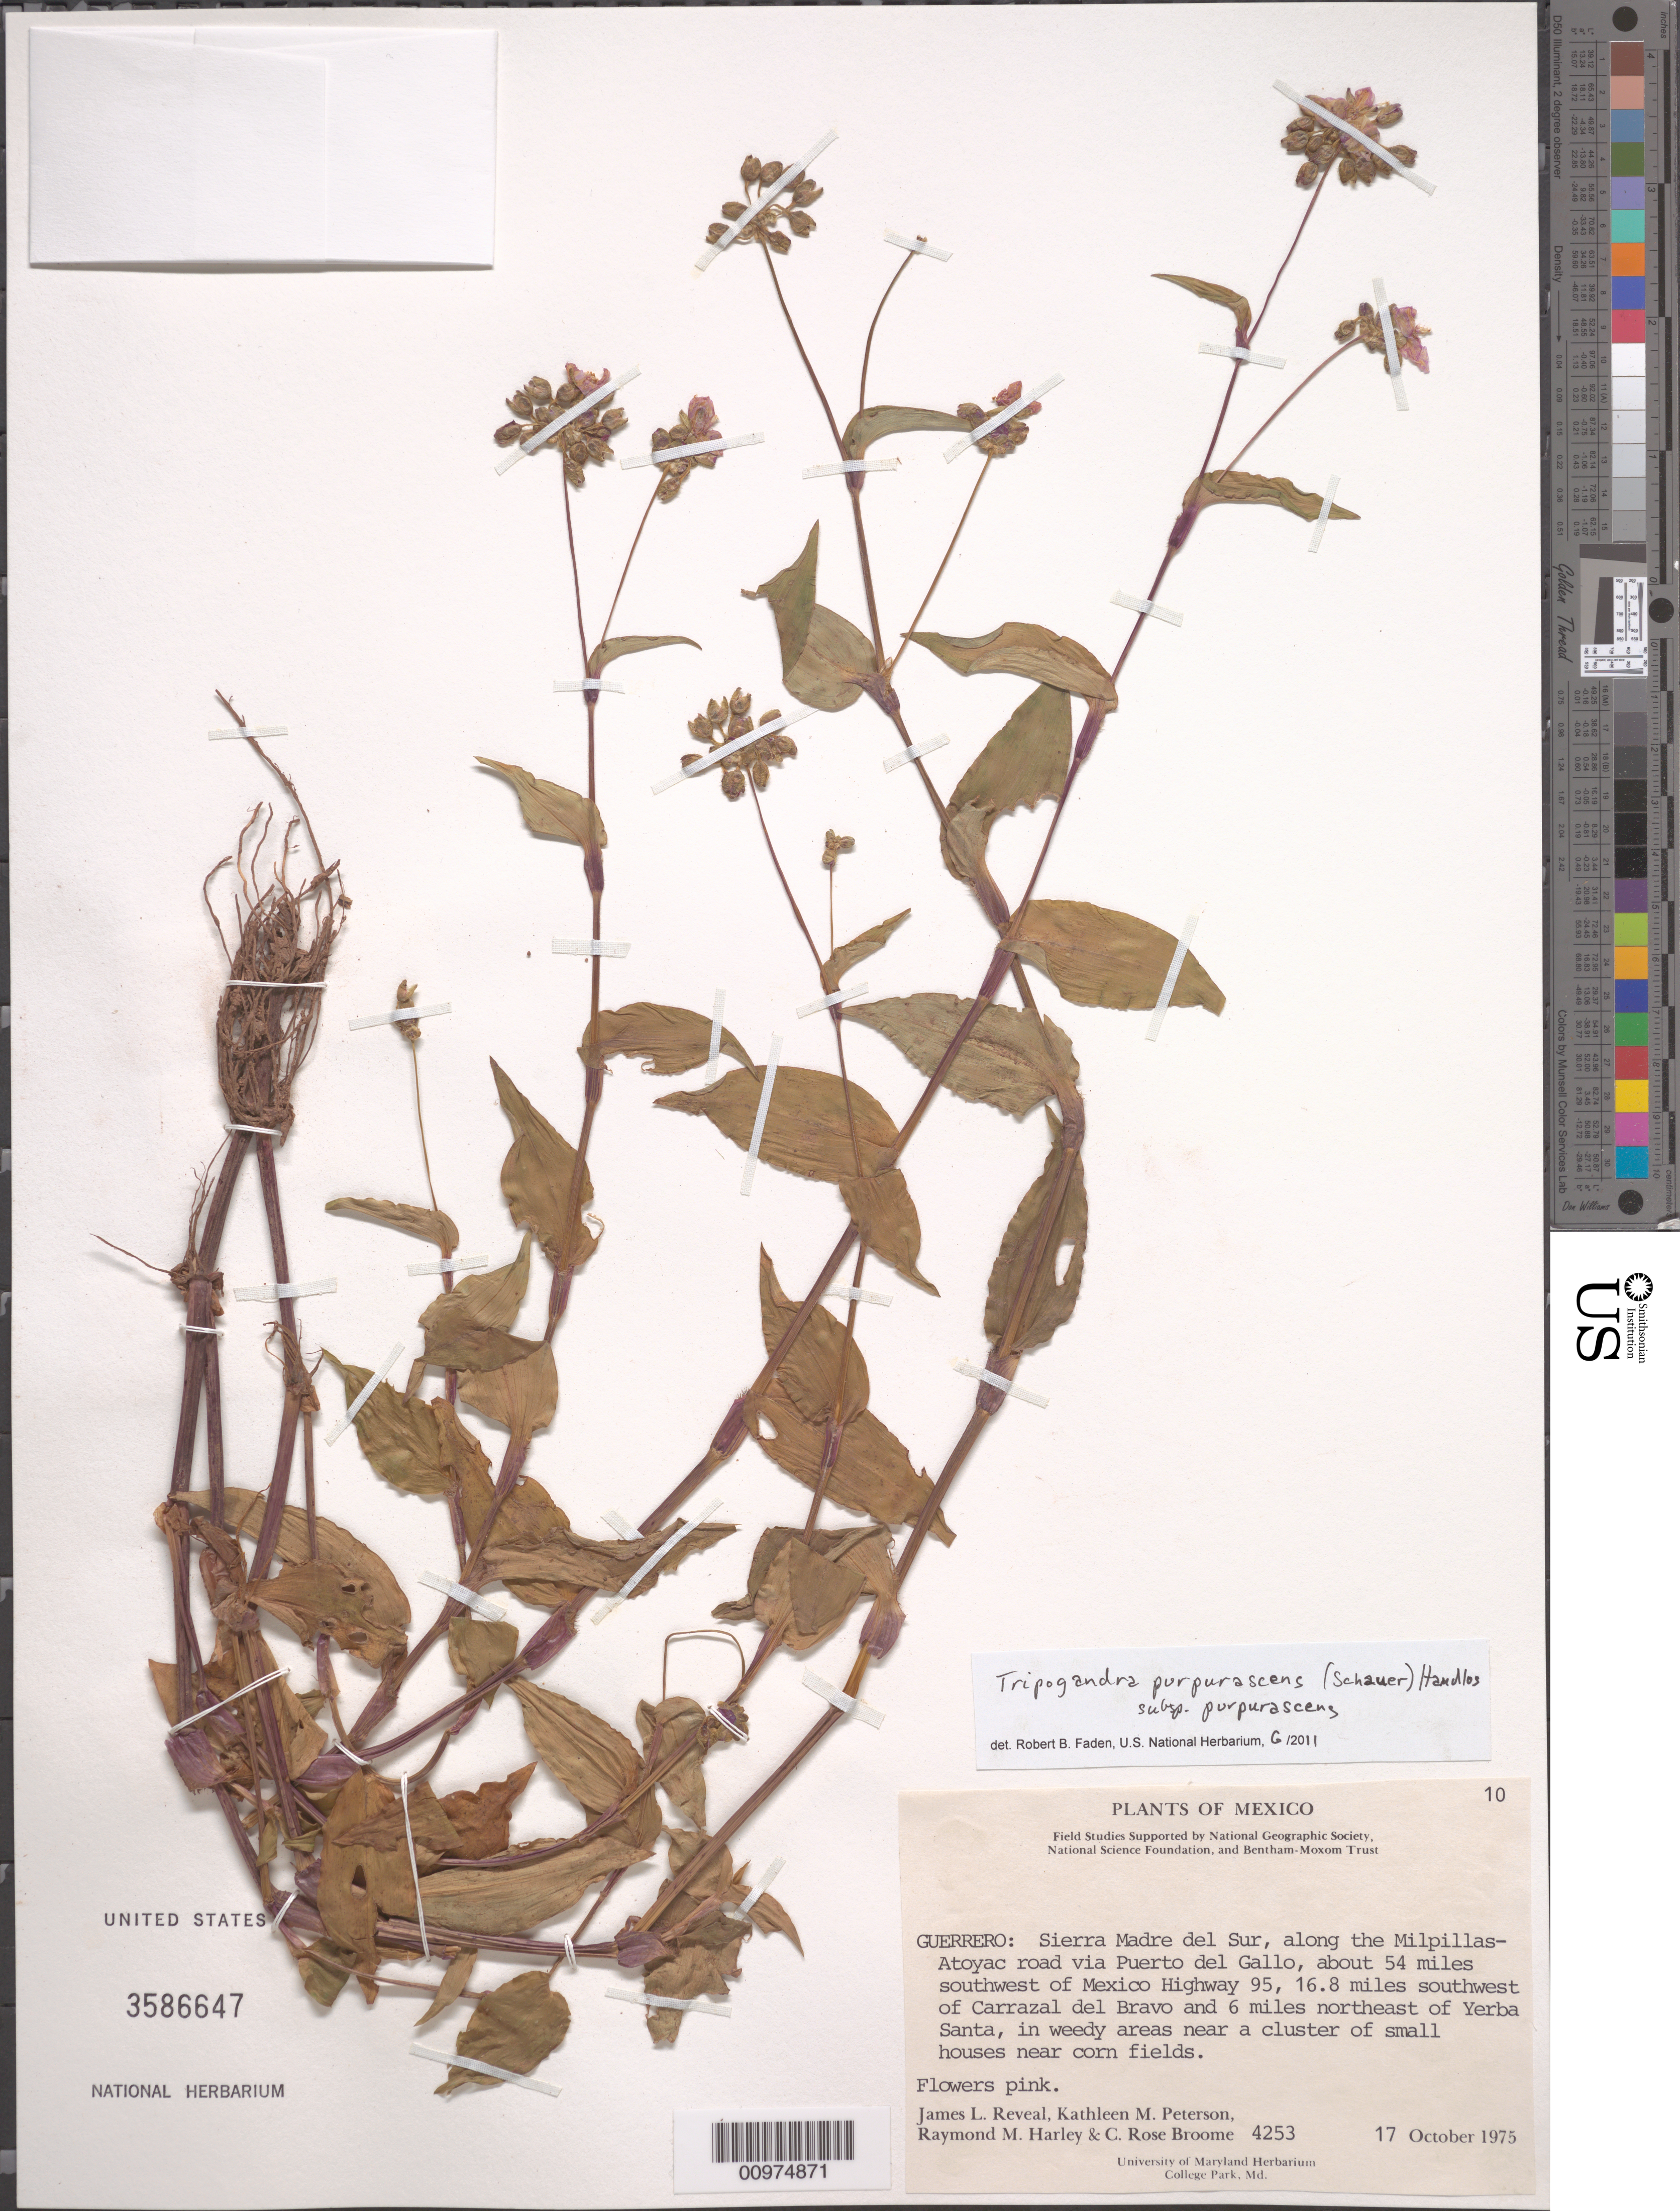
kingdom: Plantae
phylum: Tracheophyta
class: Liliopsida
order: Commelinales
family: Commelinaceae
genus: Tripogandra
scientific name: Tripogandra purpurascens subsp. purpurascens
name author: (S. Schauer) Handlos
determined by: Faden, Robert B., (US), Smithsonian Institution - National Museum of Natural History (UNITED STATES)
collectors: J. L. Reveal et al.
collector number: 4253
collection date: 1975-10-17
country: Mexico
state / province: Guerrero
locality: Sierra Madre del Sur, along the Milpillas-Atoyac road via Puerto del Gallo, about 54 miles southwest of Mexico Highway 95, 16.8 miles southwest of Carrazal del Bravo and 6 miles northeast of Yerba Santa,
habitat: in weedy areas near a cluster of small houses near corn fields.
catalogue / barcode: US 3586647